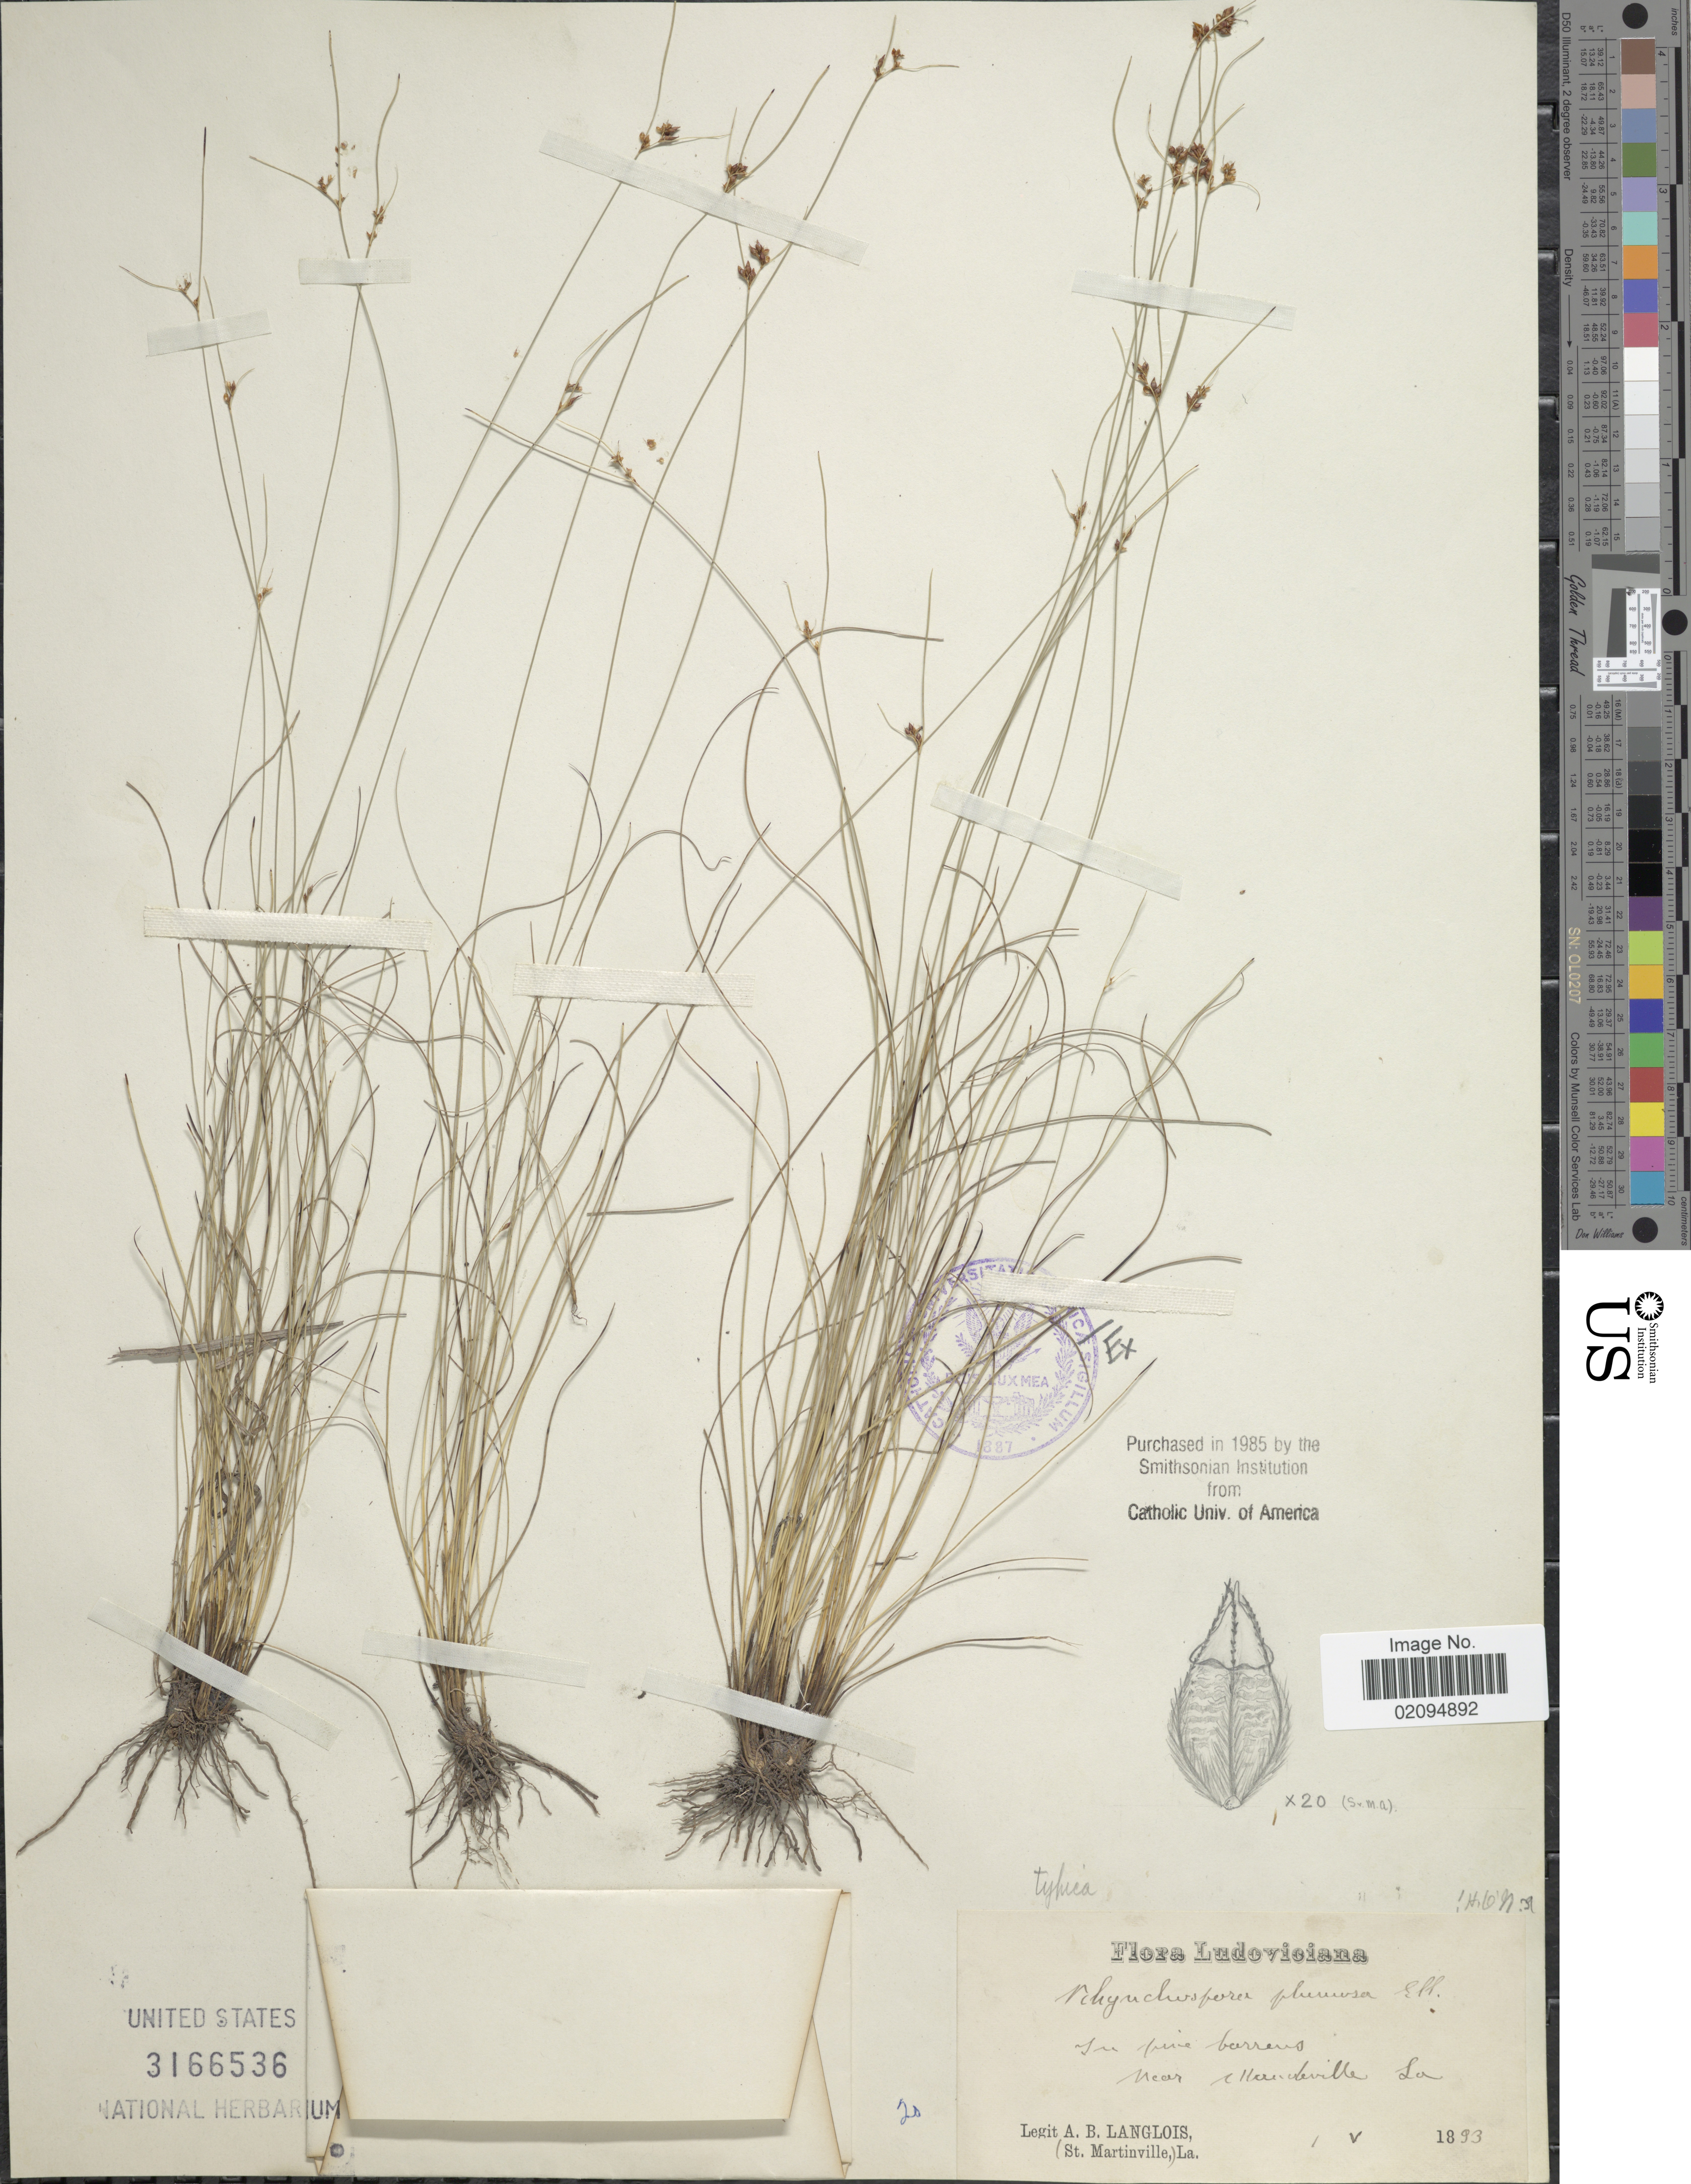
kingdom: Plantae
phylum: Tracheophyta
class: Liliopsida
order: Poales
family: Cyperaceae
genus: Rhynchospora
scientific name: Rhynchospora plumosa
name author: Elliott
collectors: A. Langlois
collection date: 1893-05-01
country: United States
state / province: Louisiana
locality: Near Mandeville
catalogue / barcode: US 3166536